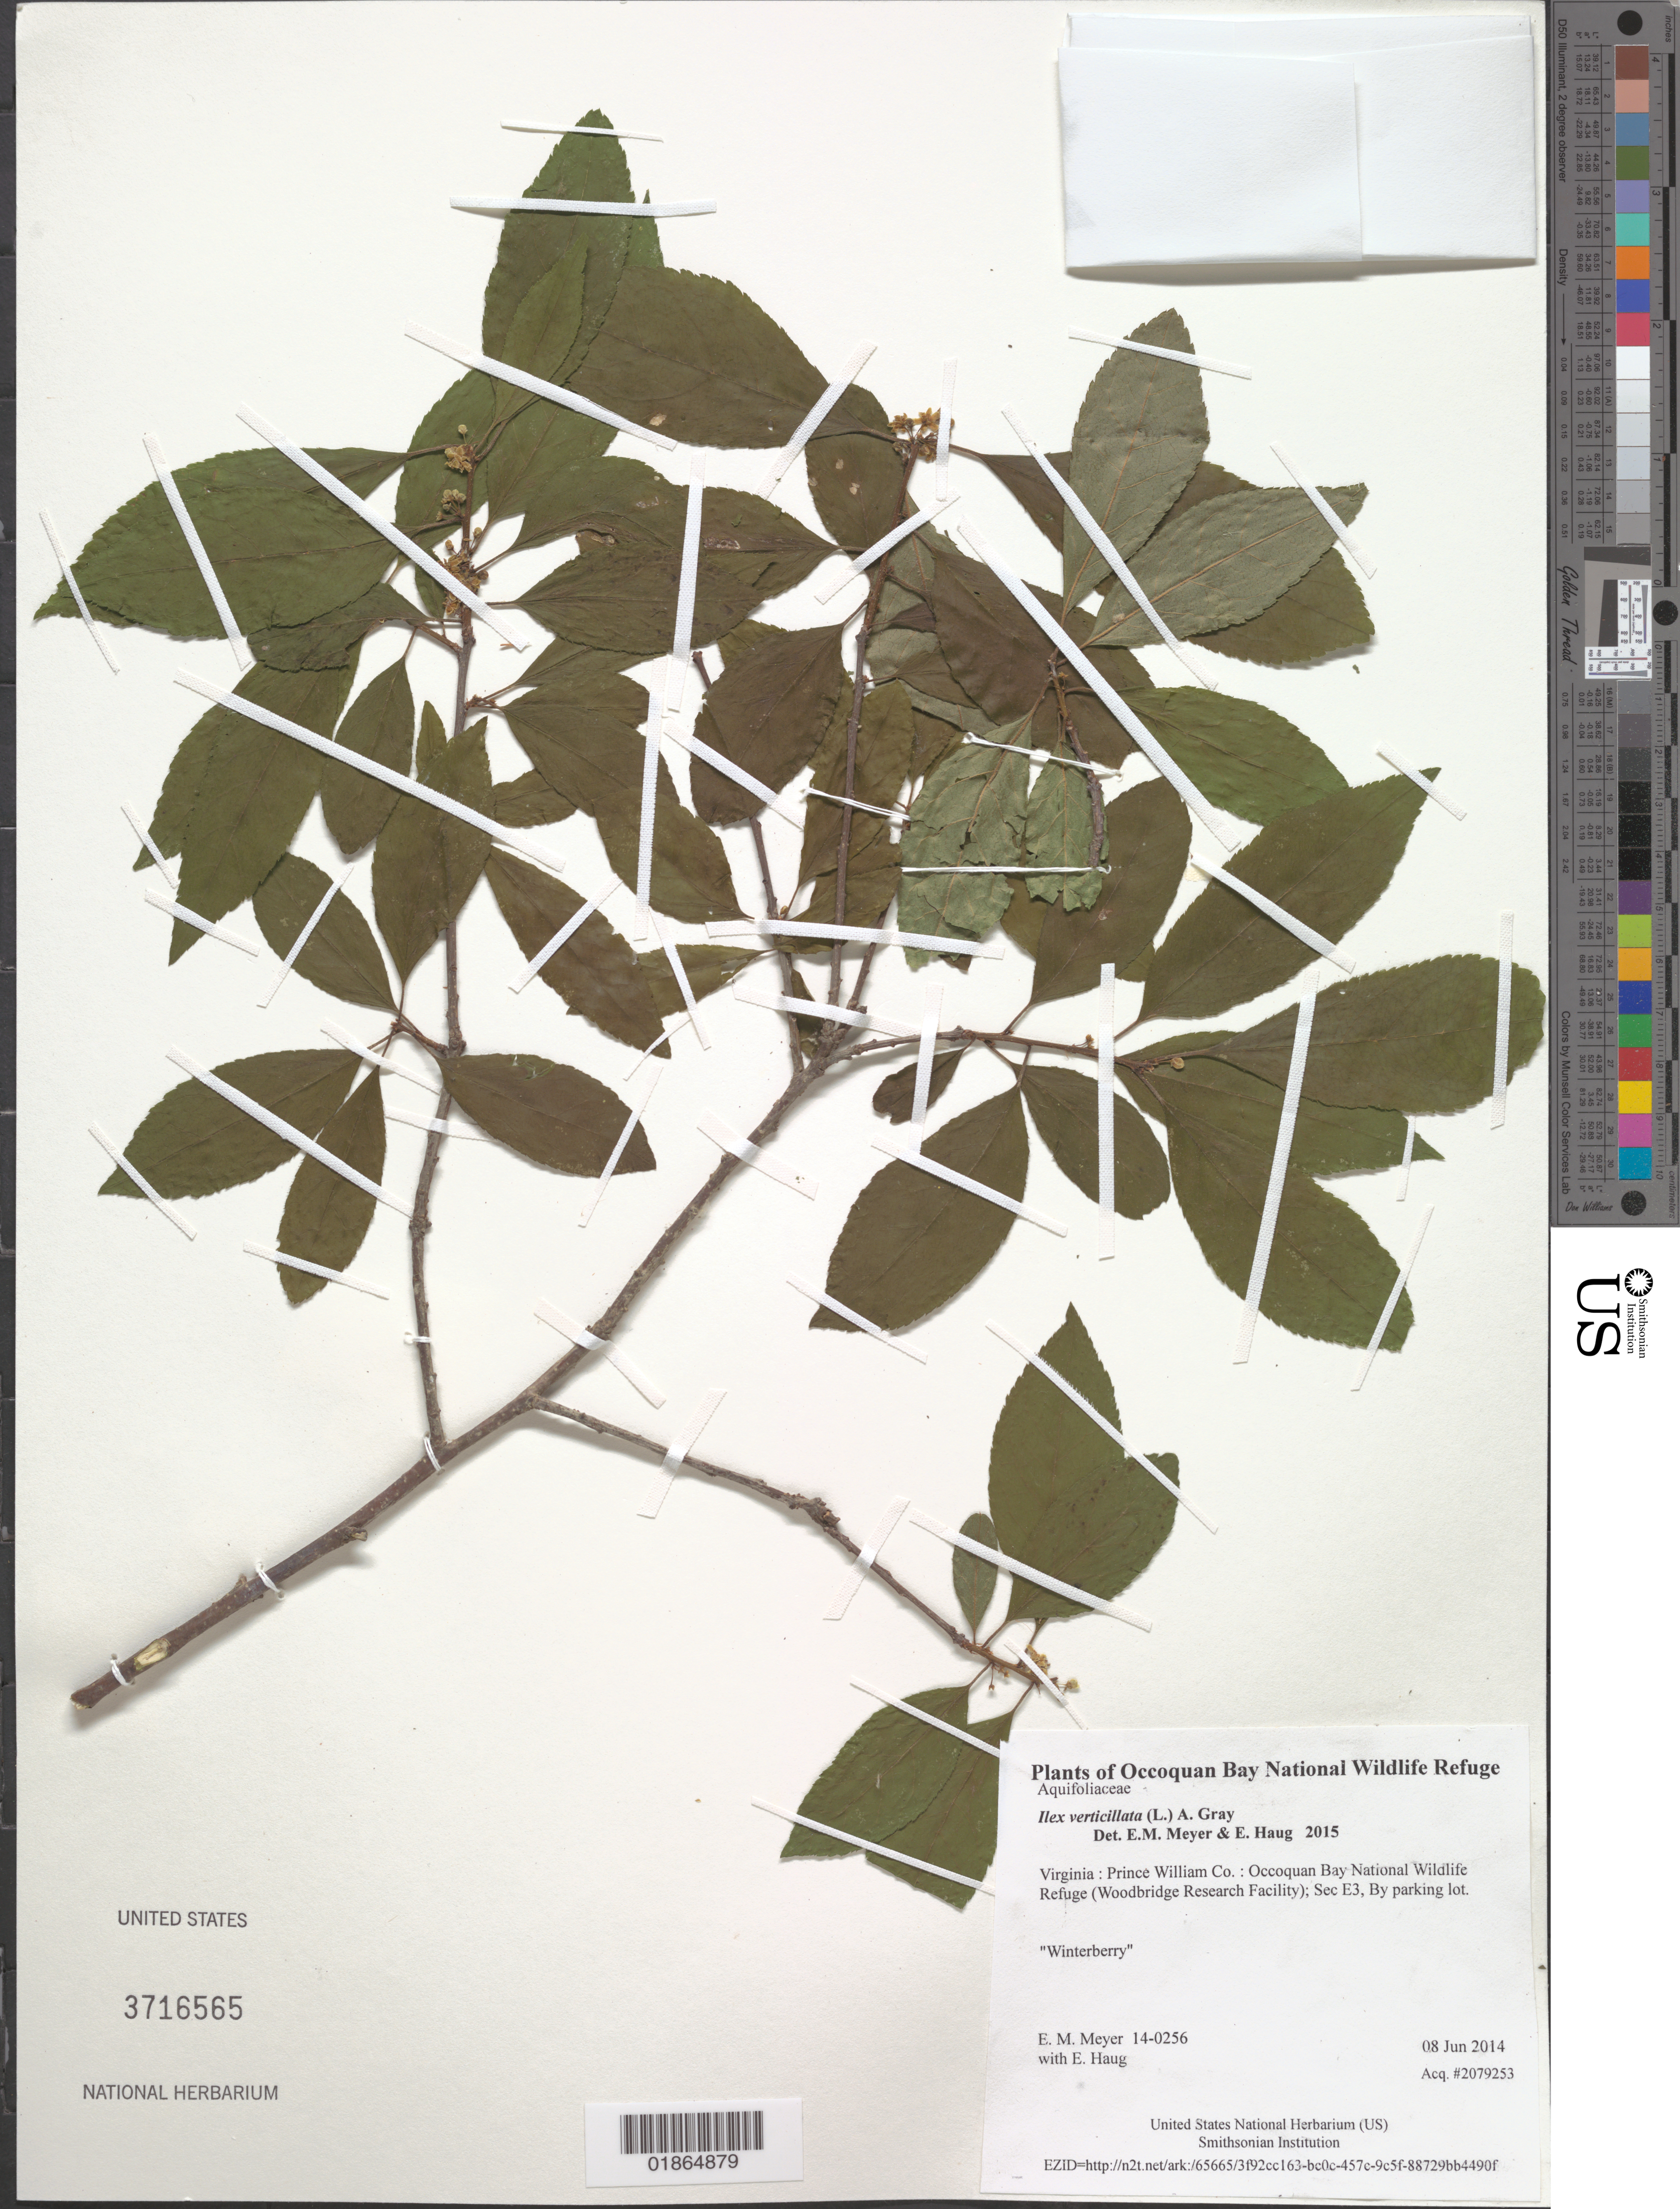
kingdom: Plantae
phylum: Tracheophyta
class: Magnoliopsida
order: Aquifoliales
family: Aquifoliaceae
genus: Ilex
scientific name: Ilex verticillata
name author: (L.) A. Gray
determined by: Meyer, E. M.; Haug, E.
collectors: E. M. Meyer & E. Haug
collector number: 14-0256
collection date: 2014-06-08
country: United States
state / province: Virginia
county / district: Prince William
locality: Occoquan Bay National Wildlife Refuge (Woodbridge Research Facility); Sec E3, By parking lot.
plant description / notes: Winterberry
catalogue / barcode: US 3716565